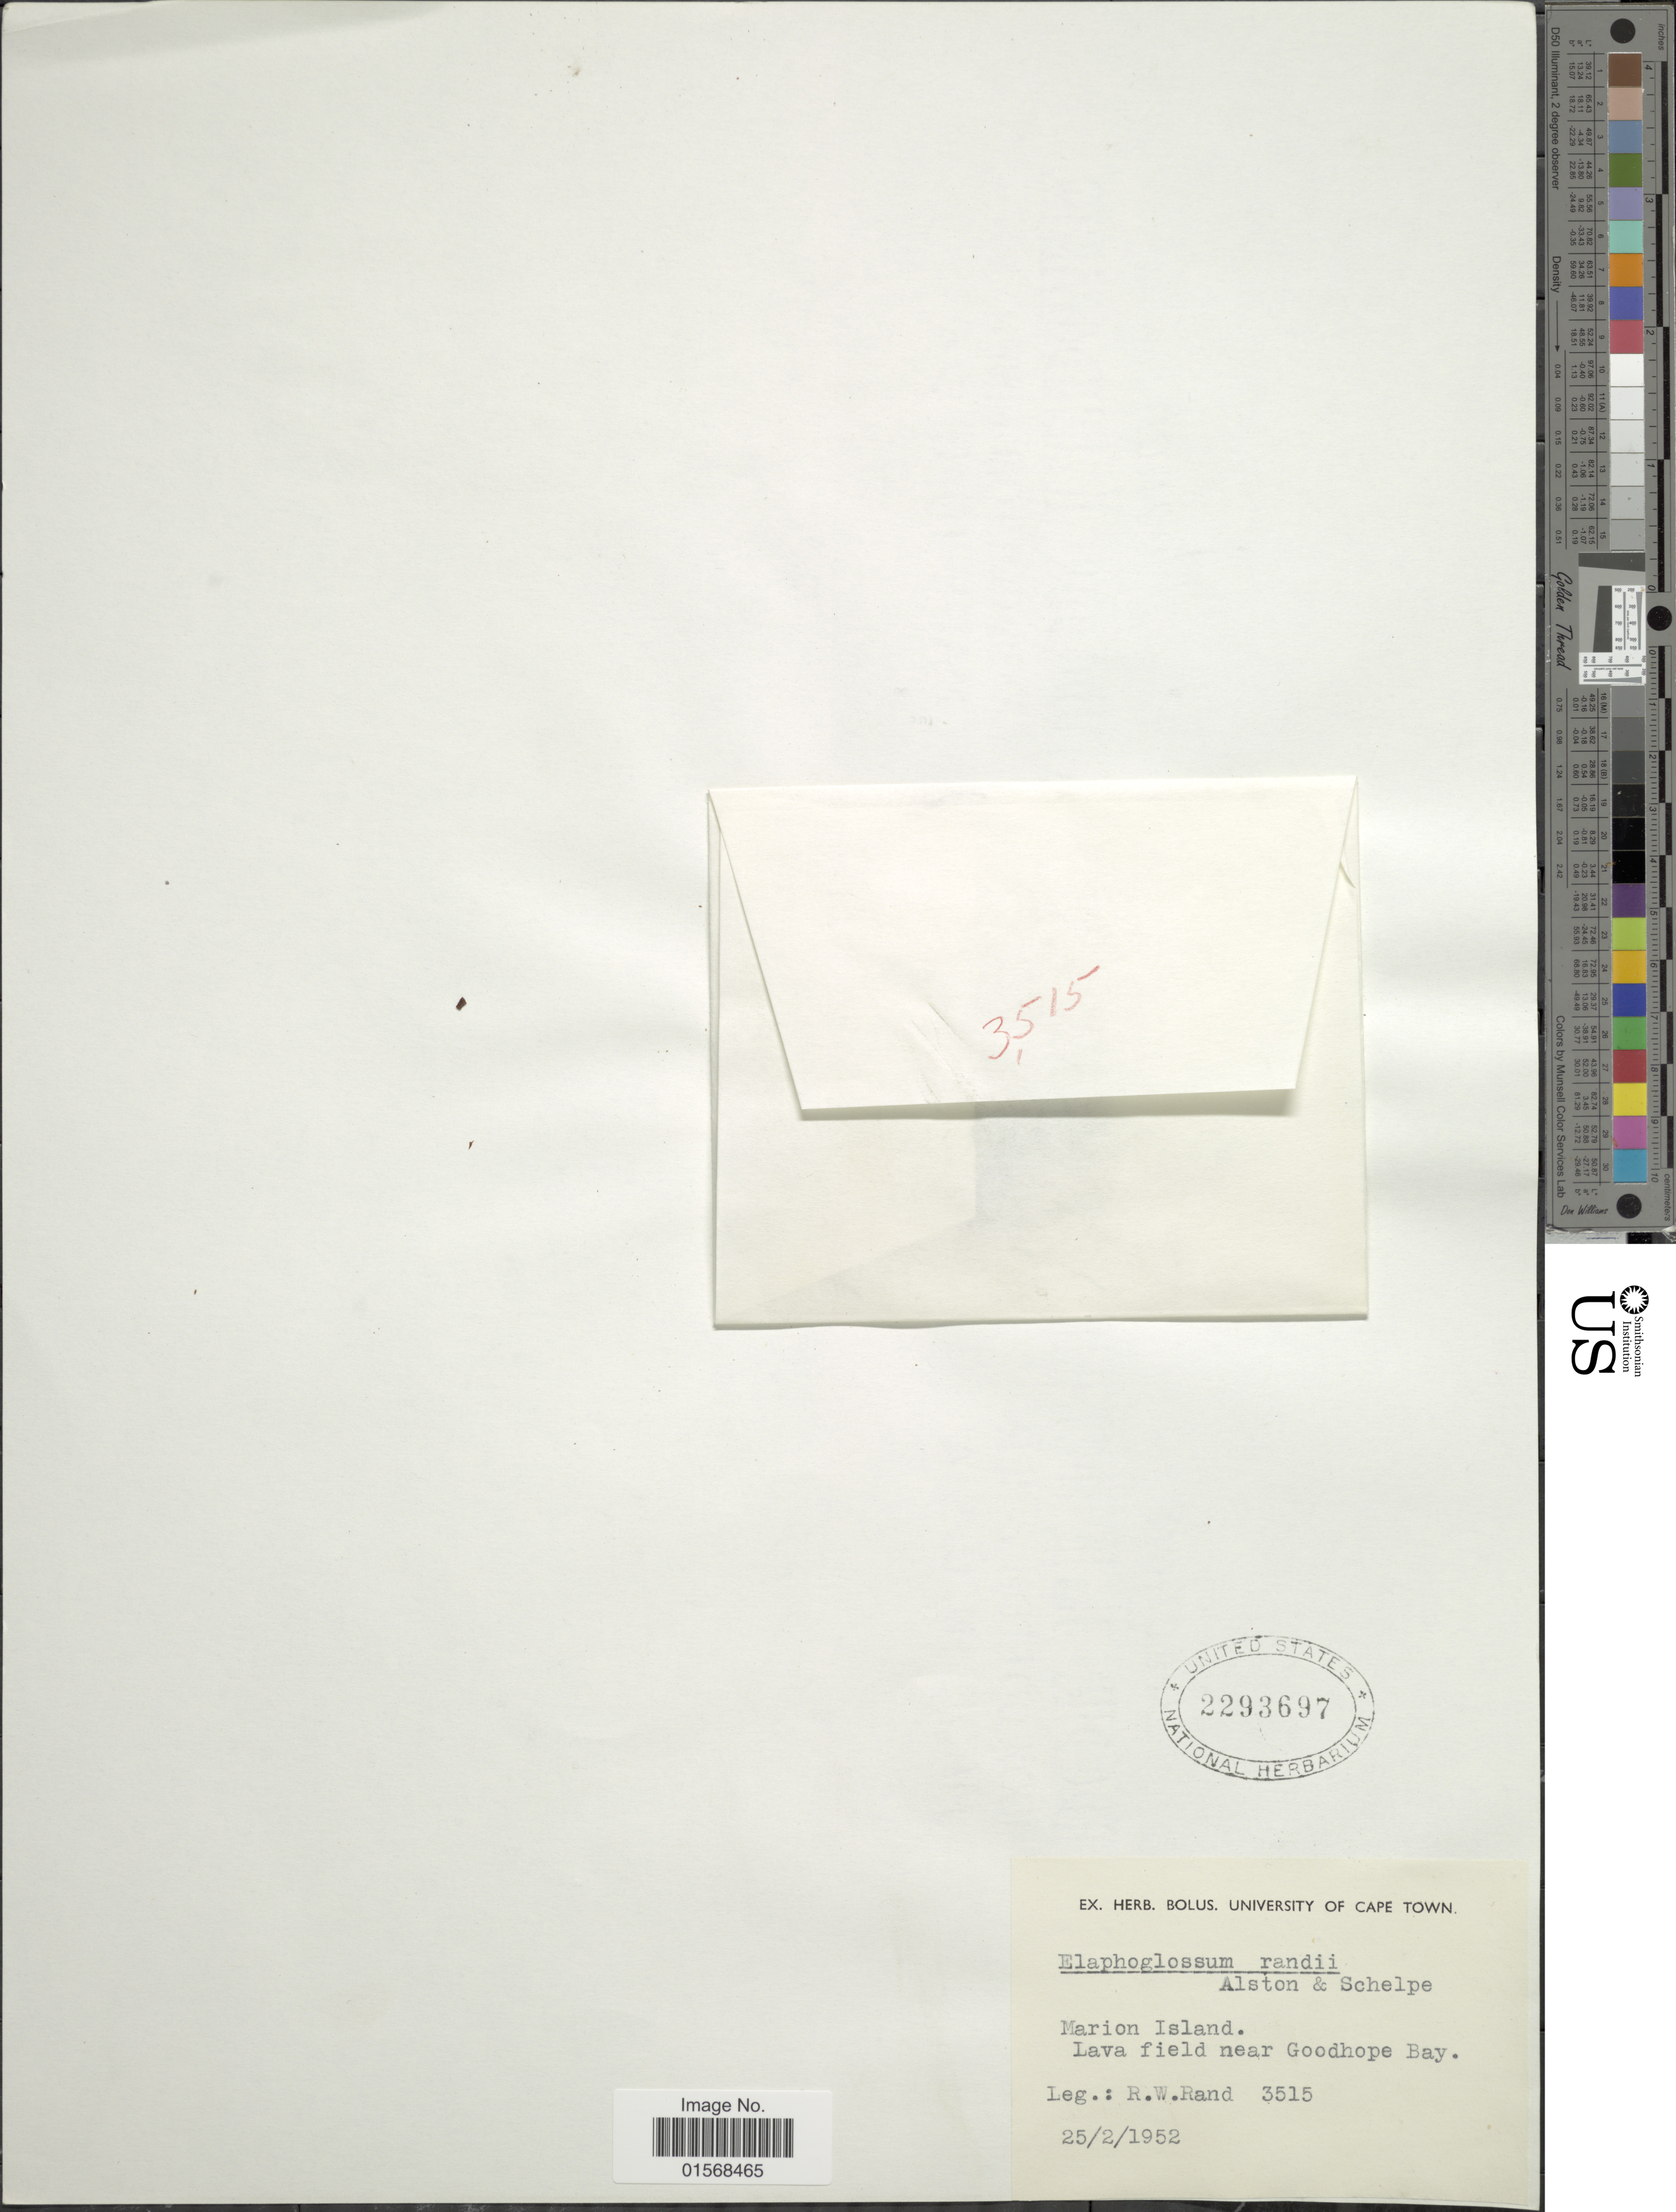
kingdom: Plantae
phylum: Tracheophyta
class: Polypodiopsida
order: Polypodiales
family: Dryopteridaceae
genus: Elaphoglossum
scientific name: Elaphoglossum randii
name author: Alston & Schelpe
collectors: R. Rand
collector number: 3515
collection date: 1952-02-25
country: South Africa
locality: Marion Islands. Lava field near Goodhope Bay.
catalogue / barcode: US 2293697